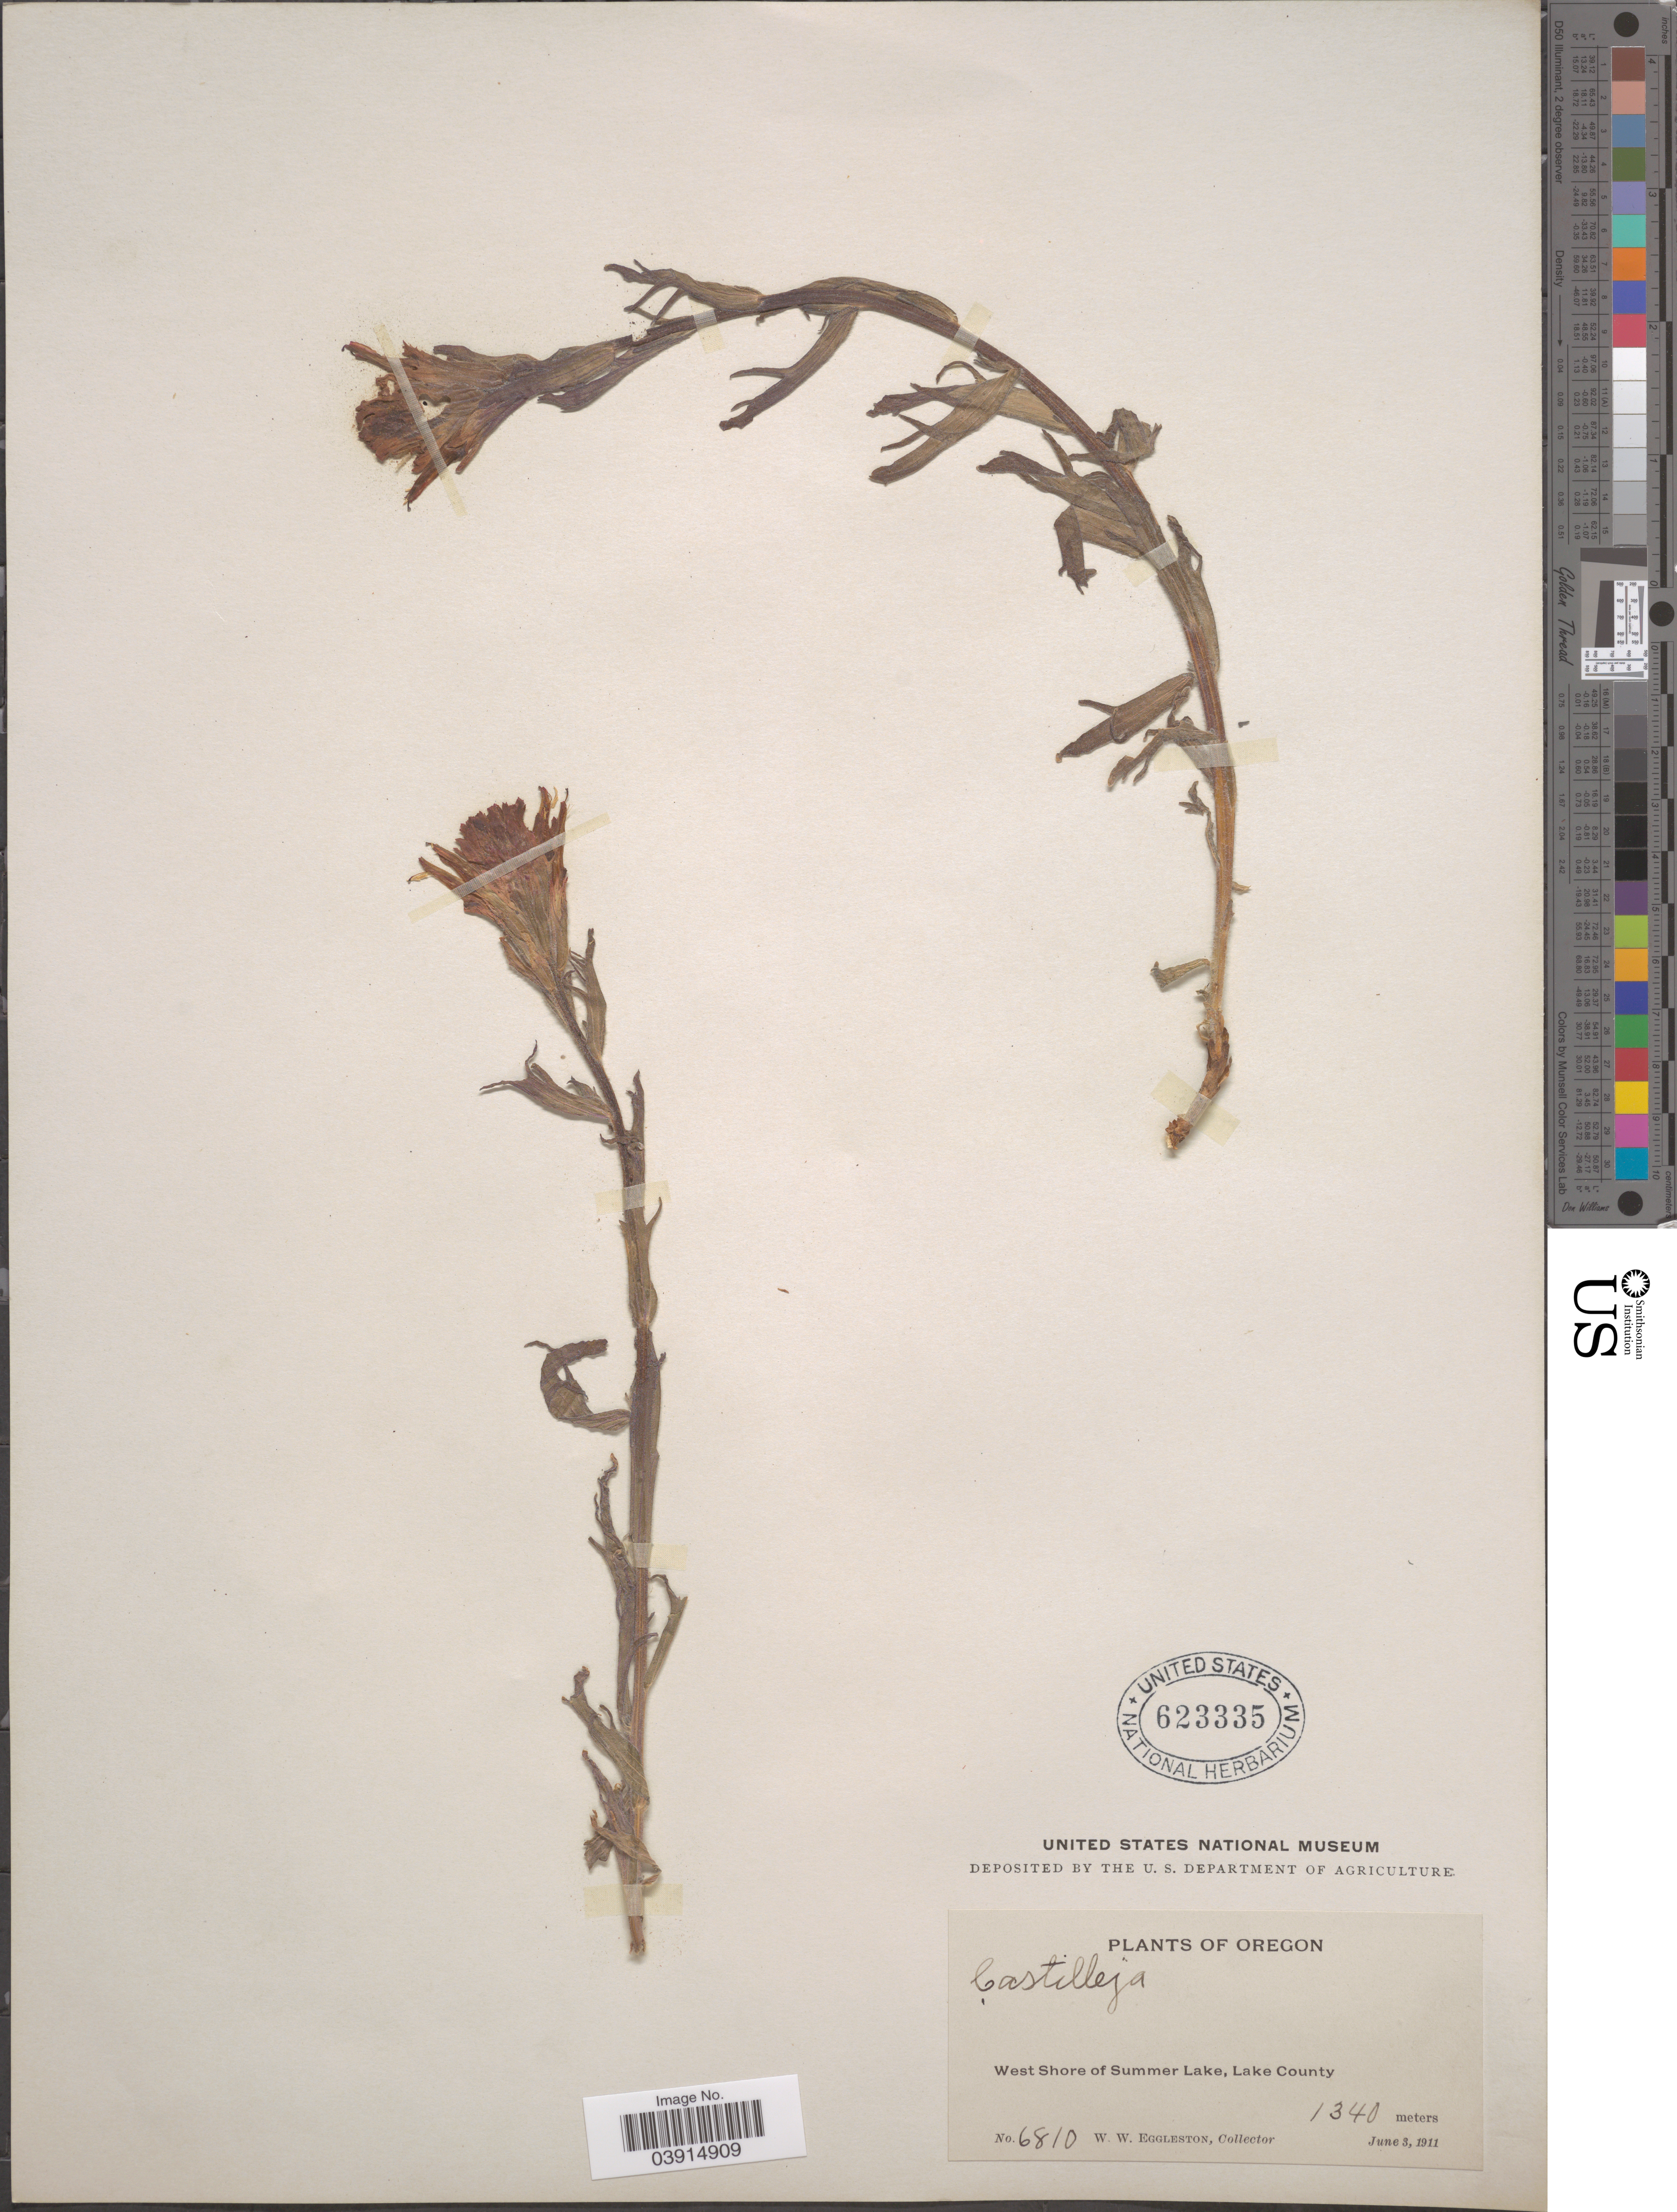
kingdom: Plantae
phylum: Tracheophyta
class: Magnoliopsida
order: Lamiales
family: Orobanchaceae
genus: Castilleja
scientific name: Castilleja sp.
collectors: W. W. Eggleston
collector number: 6810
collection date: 1911-06-03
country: United States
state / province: Oregon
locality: West Shore of Summer Lake, Lake County.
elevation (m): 1340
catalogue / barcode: US 623335